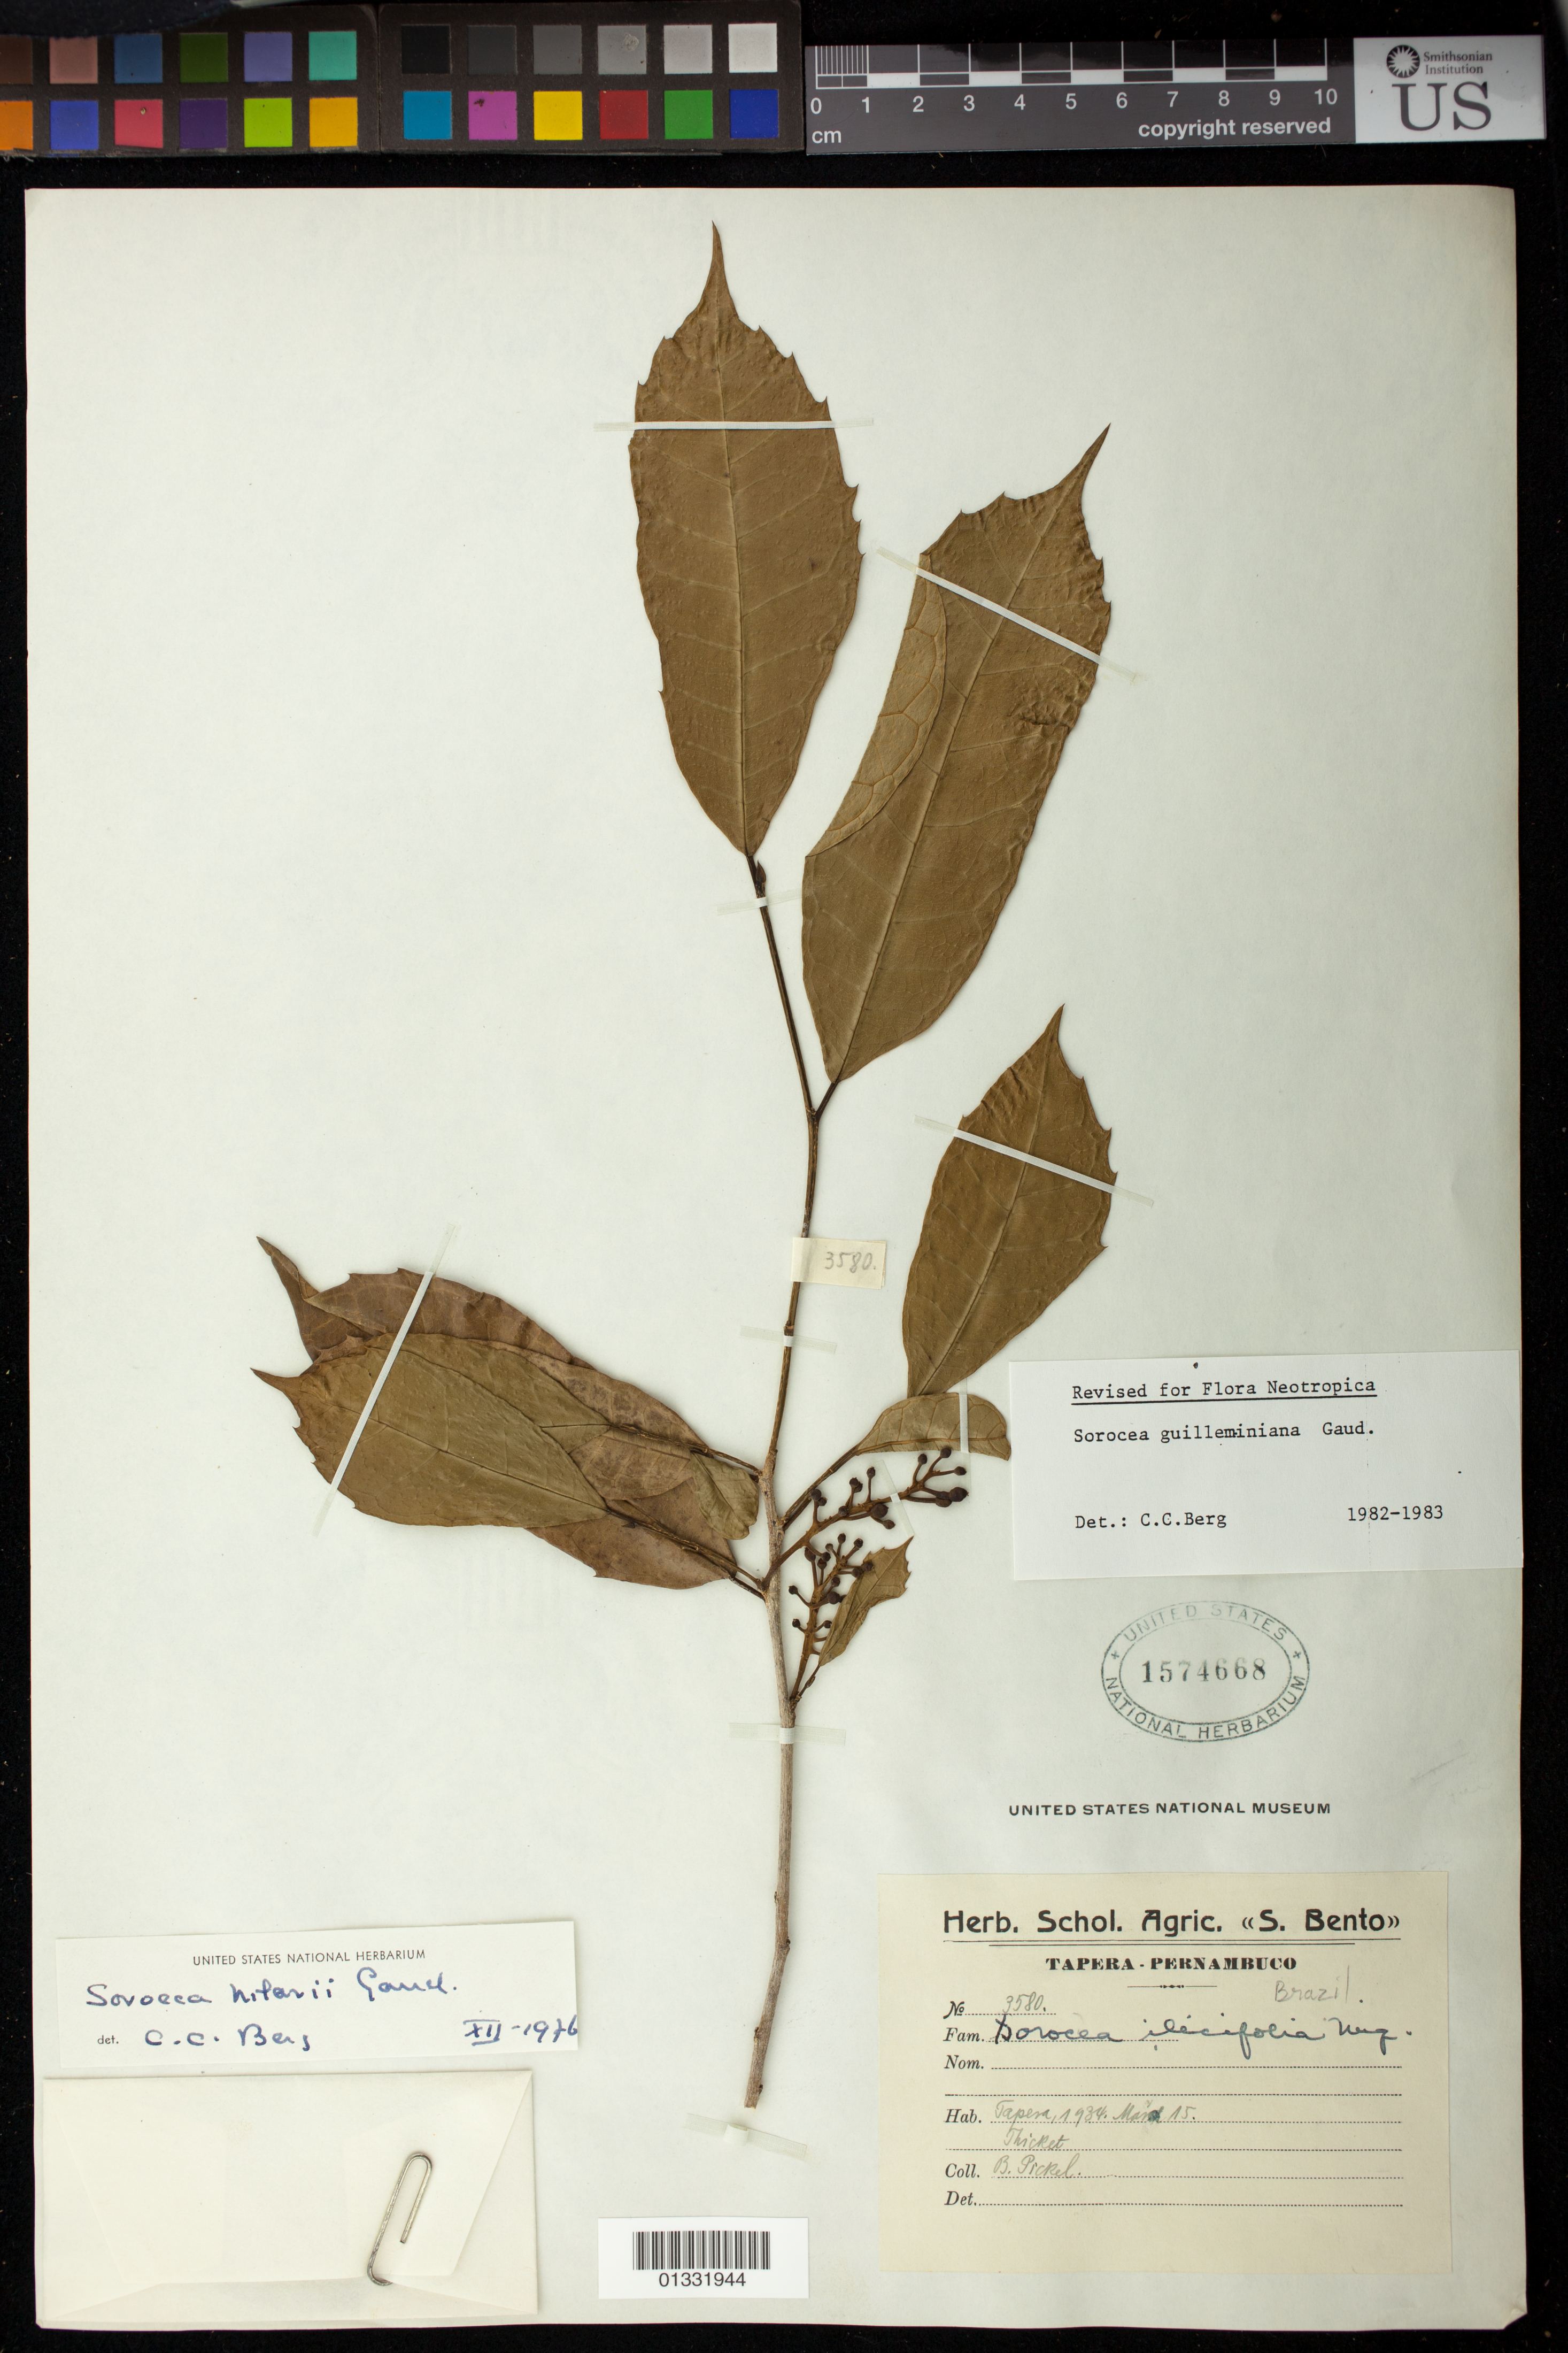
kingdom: Plantae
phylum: Tracheophyta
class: Magnoliopsida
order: Rosales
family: Moraceae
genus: Sorocea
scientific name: Sorocea guilleminiana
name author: Gaudich.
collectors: B. J. Pickel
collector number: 3580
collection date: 1905-04-17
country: Brazil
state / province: Pernambuco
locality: Tapera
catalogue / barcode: US 1574668